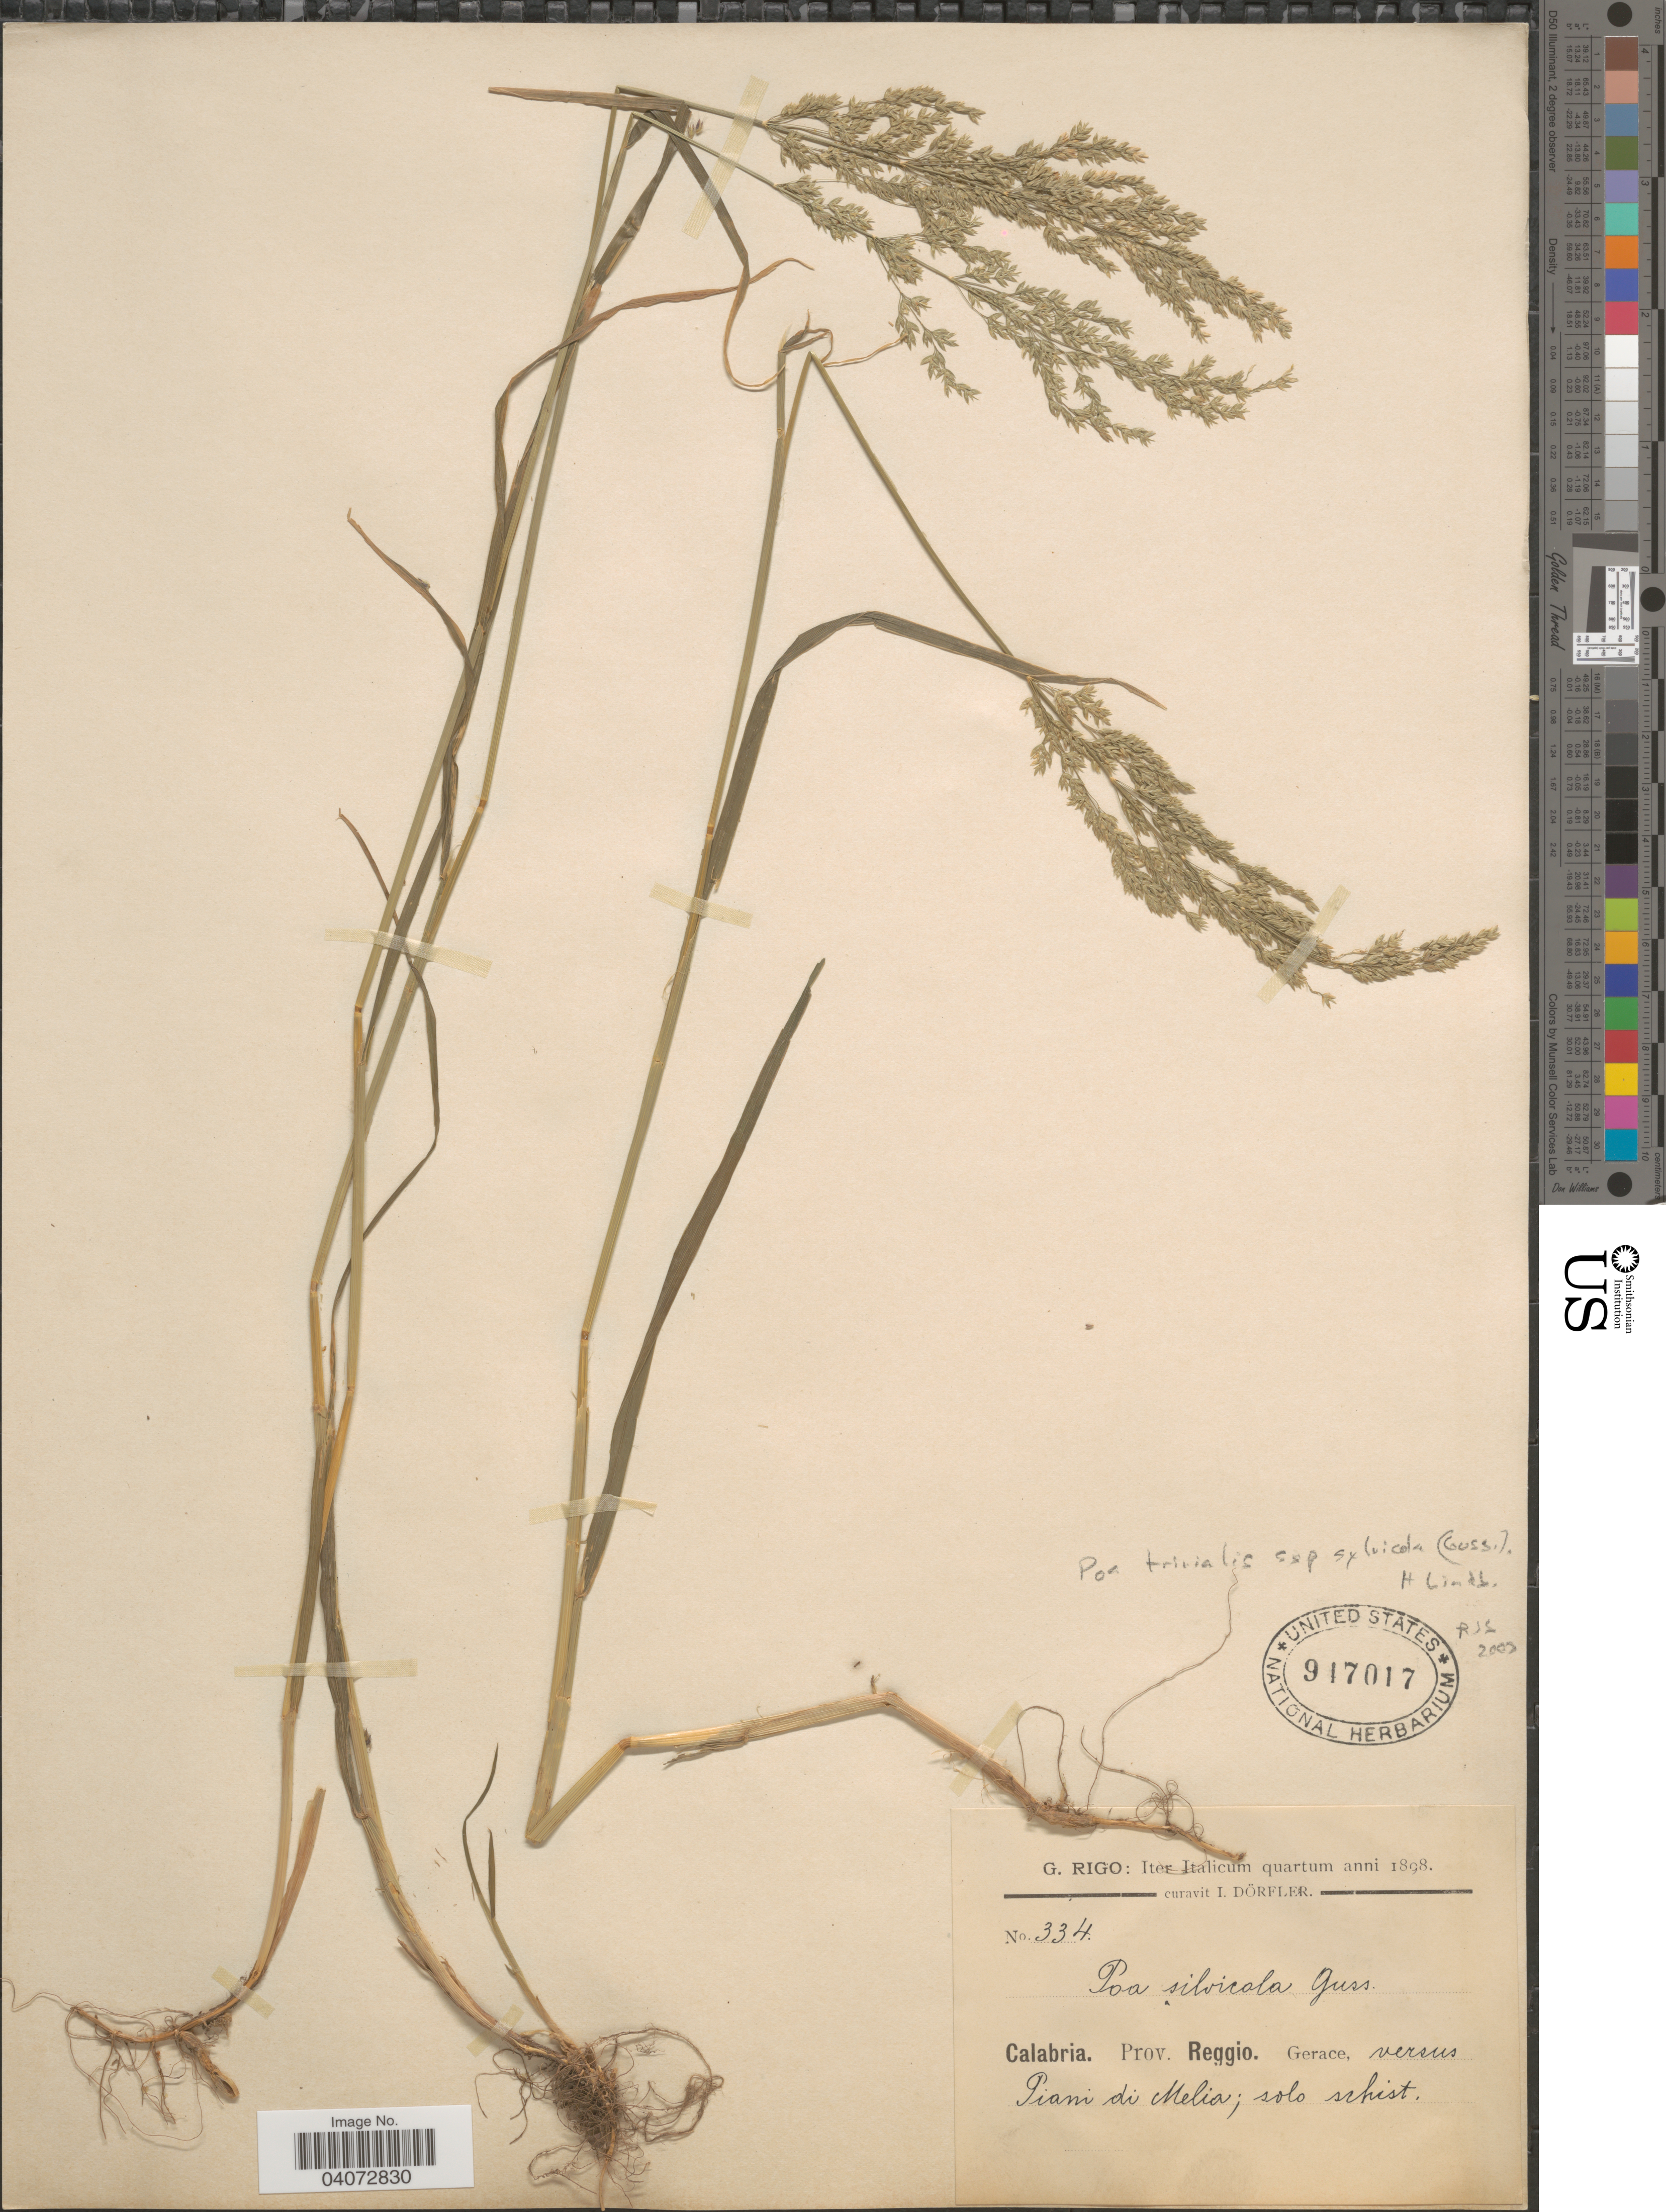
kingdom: Plantae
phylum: Tracheophyta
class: Liliopsida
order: Poales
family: Poaceae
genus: Poa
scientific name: Poa trivialis subsp. sylvicola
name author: (Gussone) H. Lindb.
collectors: G. Rigo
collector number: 334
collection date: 1898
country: Italy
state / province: Calabria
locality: Iter Italicum quartum anni 1898. Prov. Reggio. Gerace, versus Piani di Melia; solo schist.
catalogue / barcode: US 947017